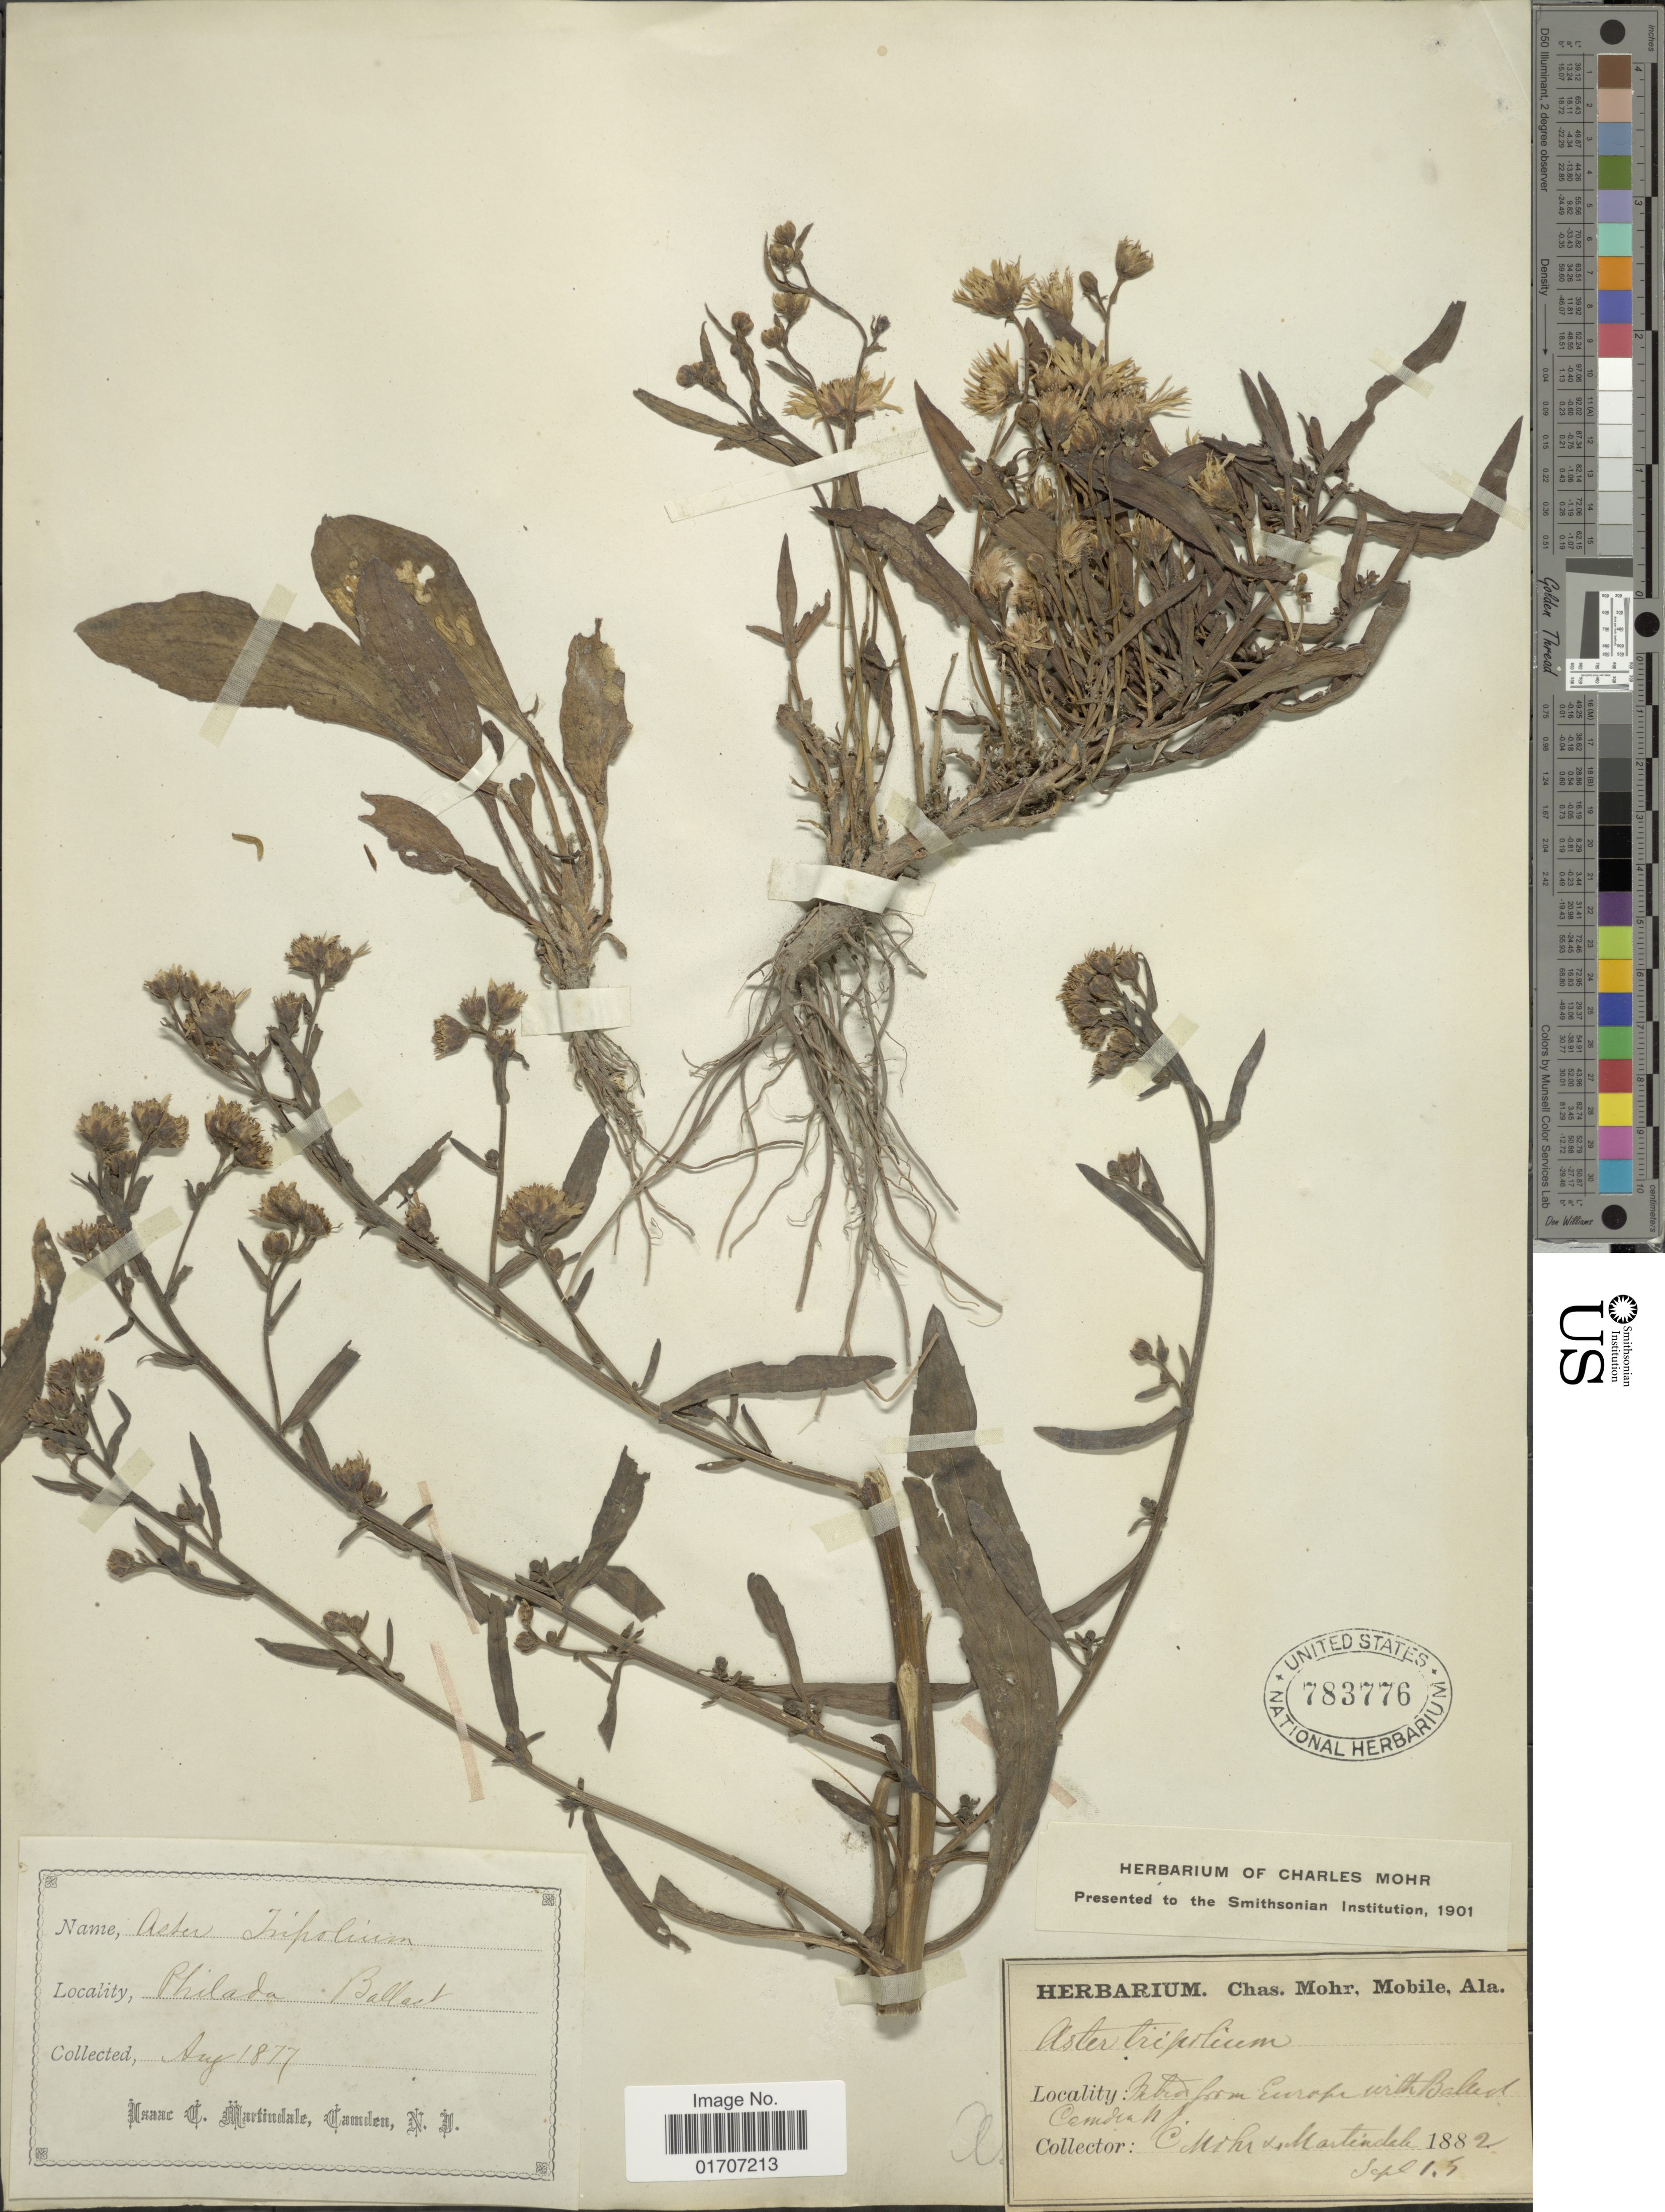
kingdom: Plantae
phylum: Tracheophyta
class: Magnoliopsida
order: Asterales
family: Asteraceae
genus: Tripolium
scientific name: Tripolium pannonicum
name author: (Jacq.) Dobrocz.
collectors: C. T. Mohr & I. C. Martindale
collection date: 1882-09-15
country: United States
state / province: Pennsylvania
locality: Camden, N. J.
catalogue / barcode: US 783776